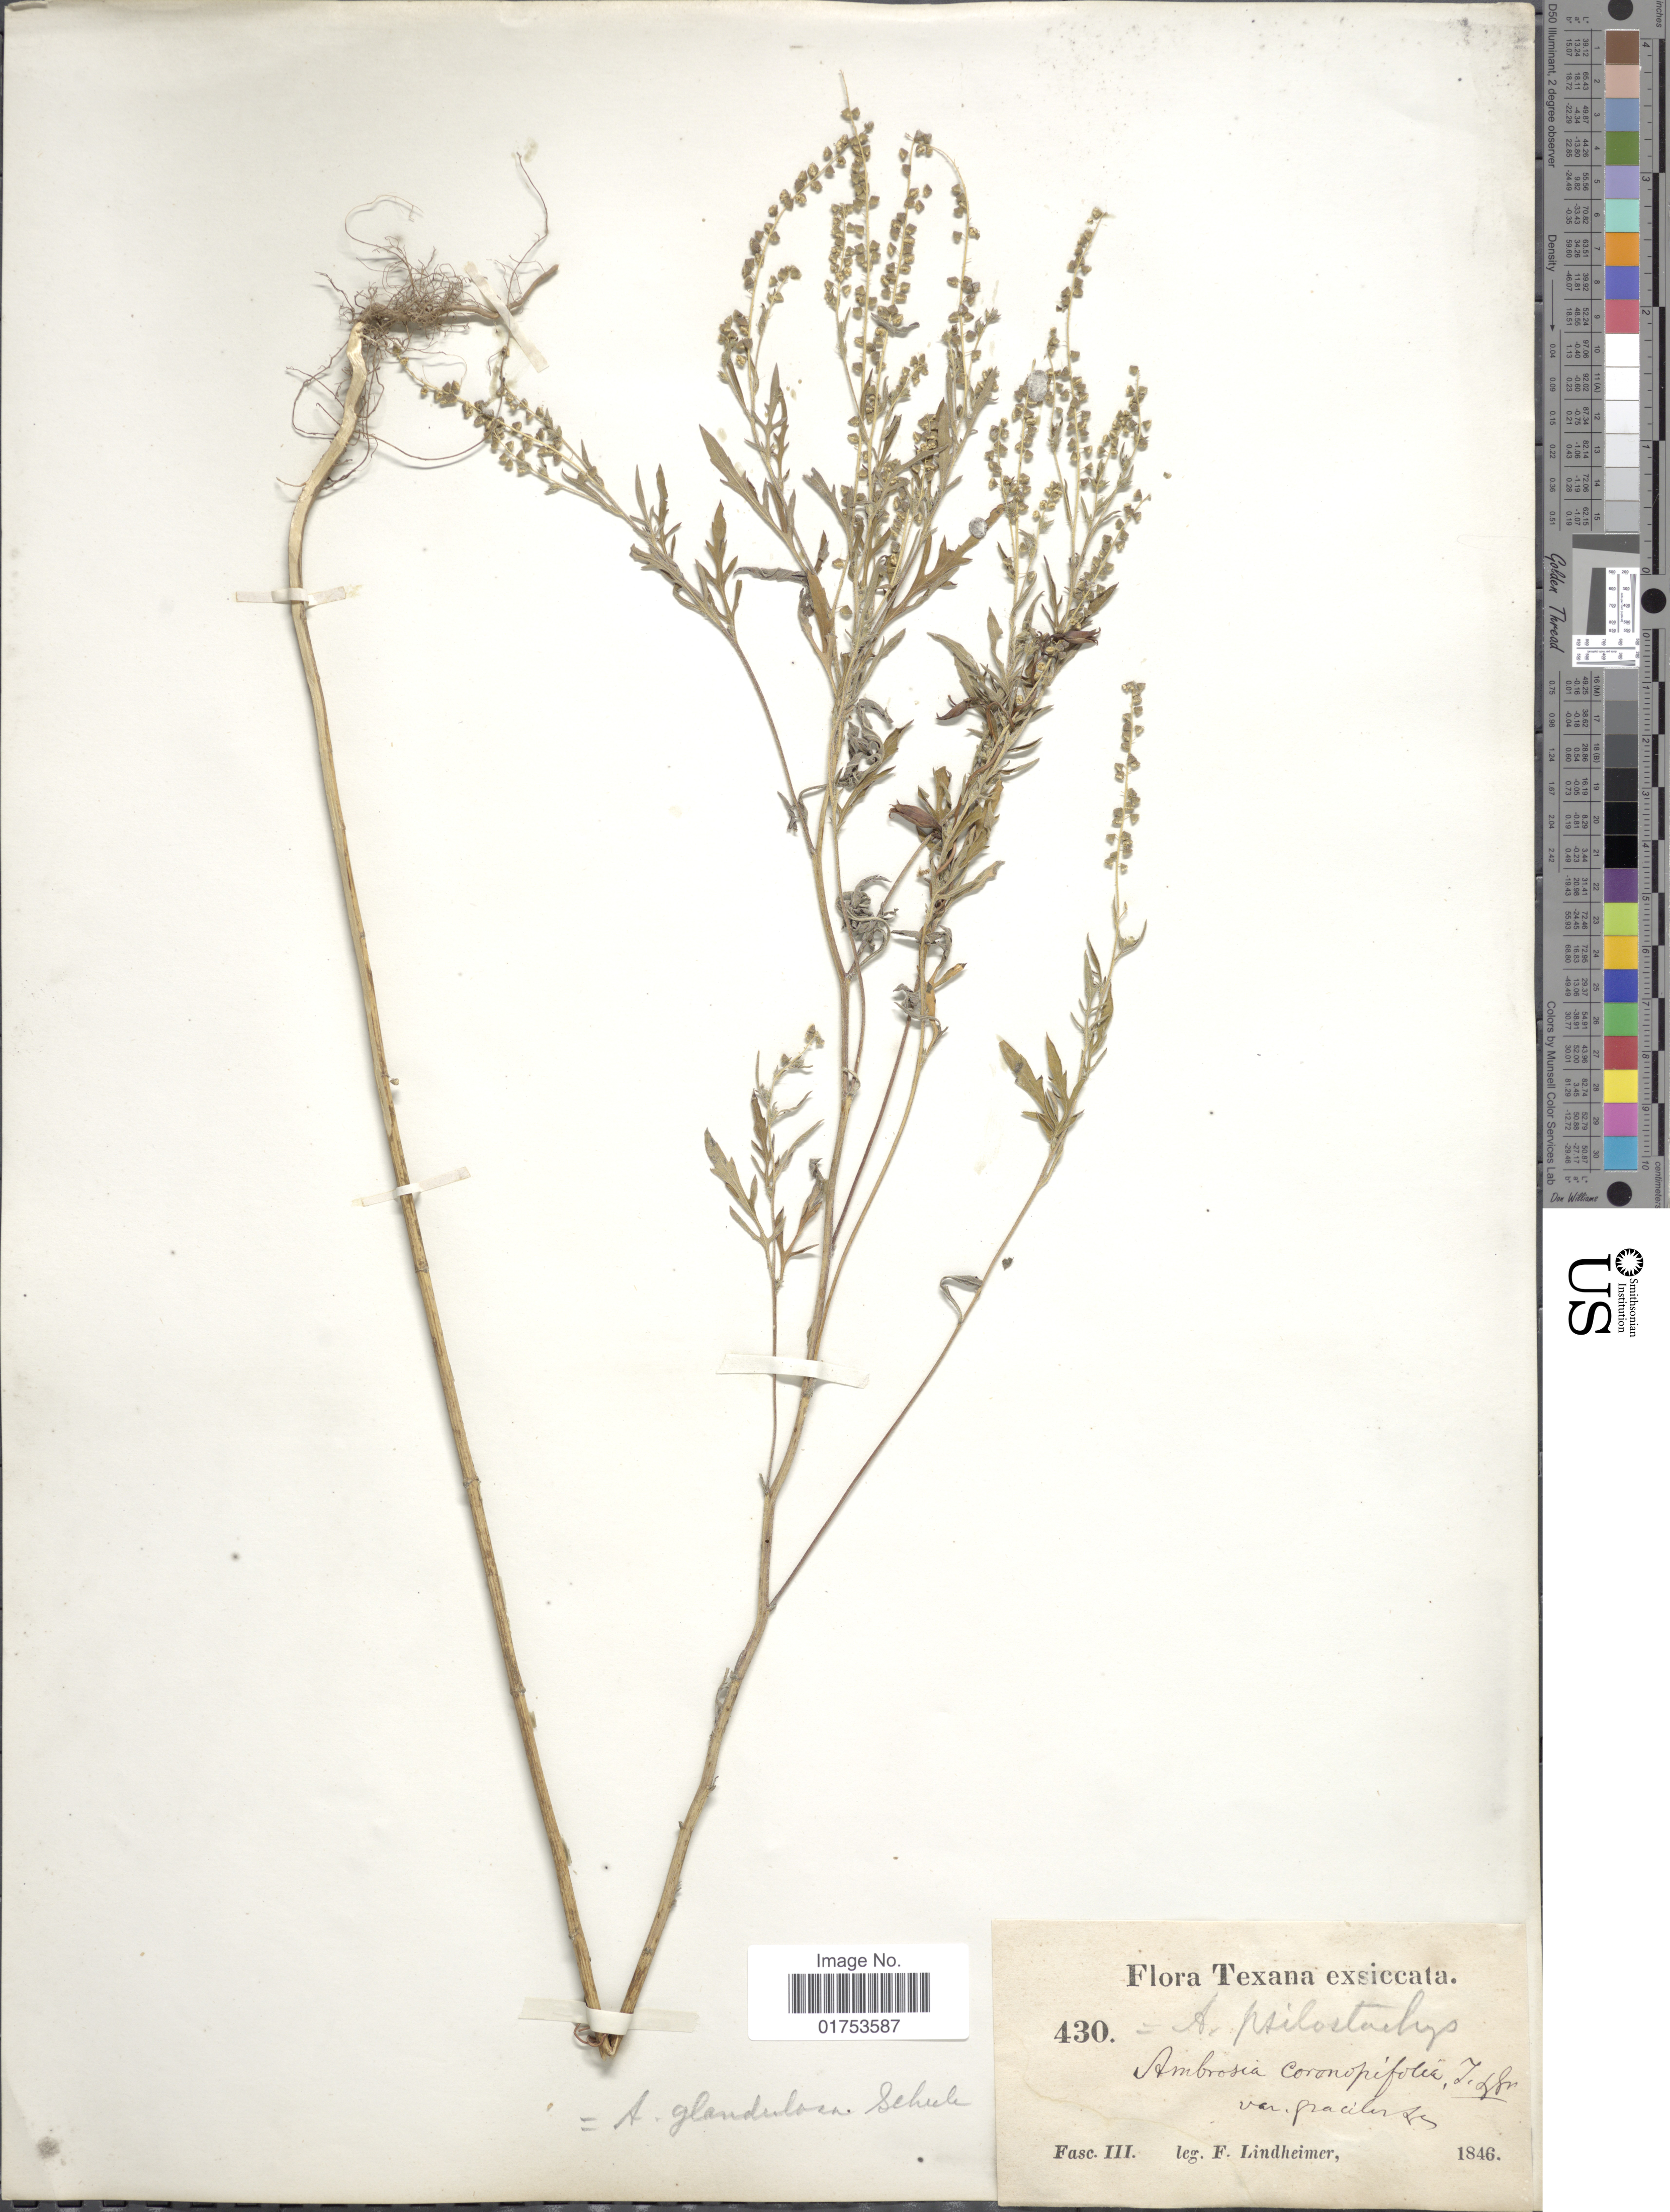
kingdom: Plantae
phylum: Tracheophyta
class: Magnoliopsida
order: Asterales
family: Asteraceae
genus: Ambrosia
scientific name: Ambrosia psilostachya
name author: DC.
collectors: F. Lindheimer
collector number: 430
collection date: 1846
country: United States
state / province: Texas